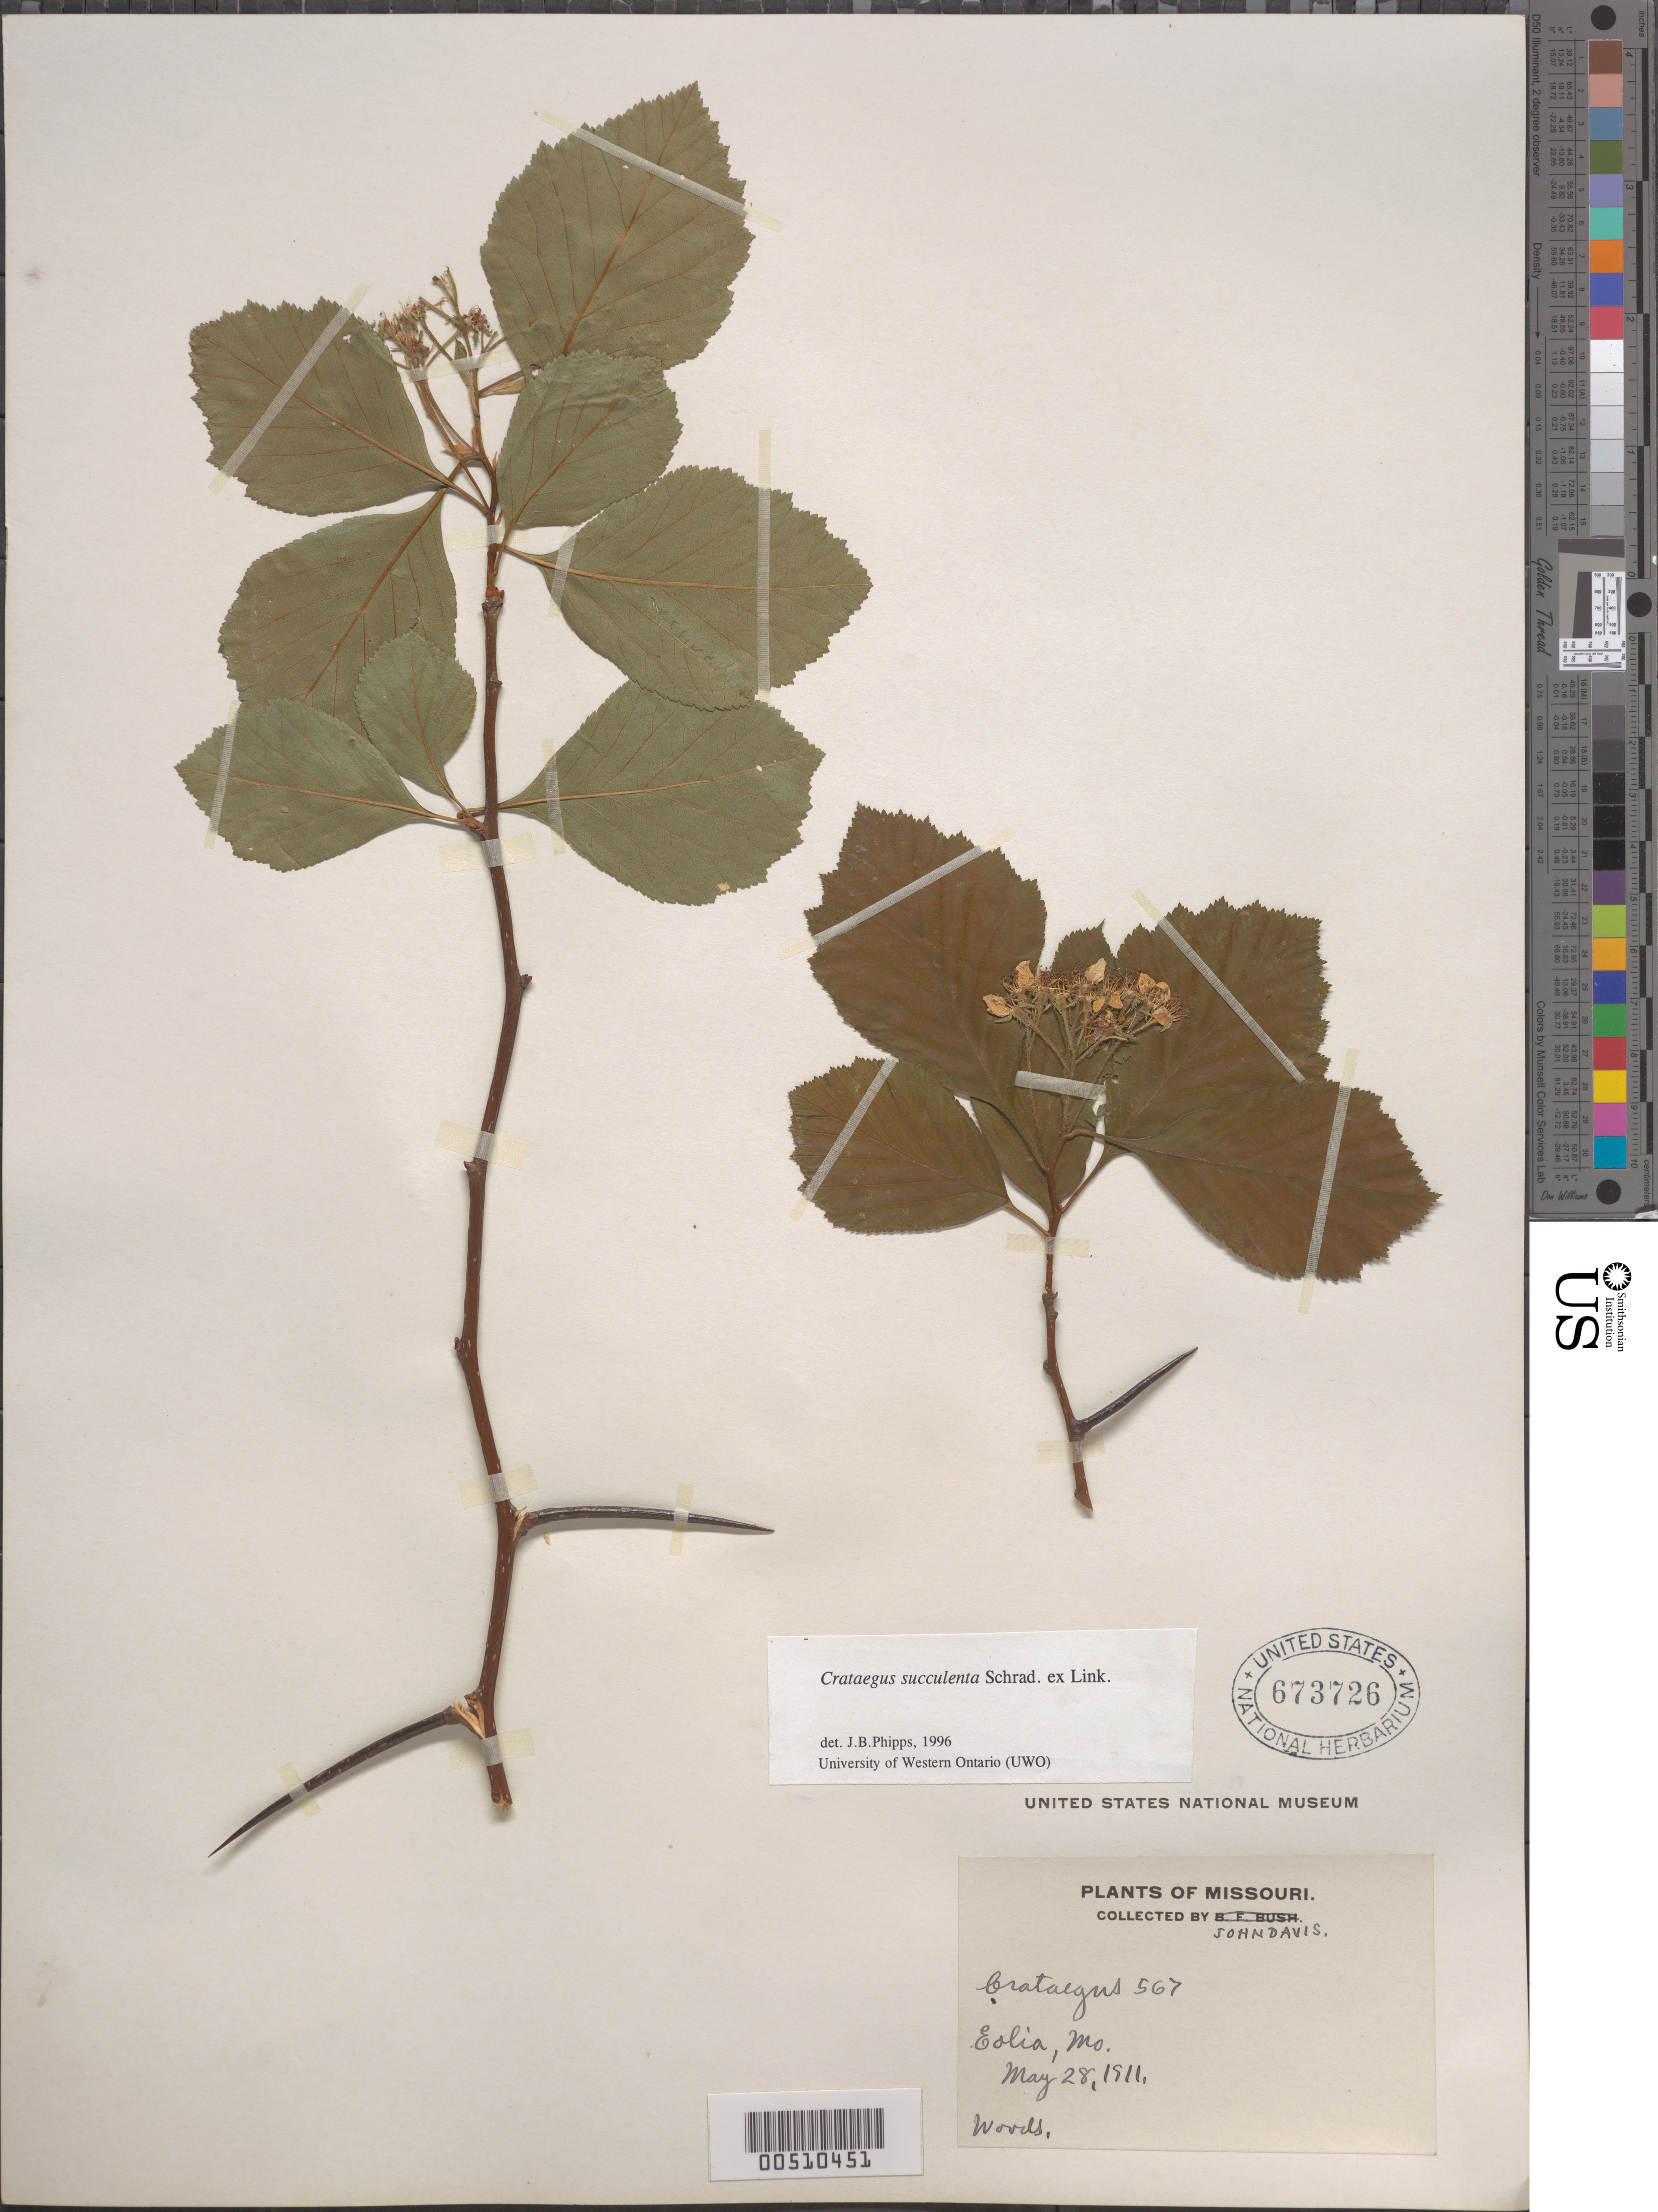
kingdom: Plantae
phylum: Tracheophyta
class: Magnoliopsida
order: Rosales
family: Rosaceae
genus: Crataegus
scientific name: Crataegus succulenta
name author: Schrad. ex Link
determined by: Phipps, James B., (UWO), University of Western Ontario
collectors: J. Davis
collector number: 567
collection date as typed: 28 May 1911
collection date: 1911-05-28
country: United States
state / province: Missouri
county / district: Pike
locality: Eolia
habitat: Woods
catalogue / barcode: US 673726